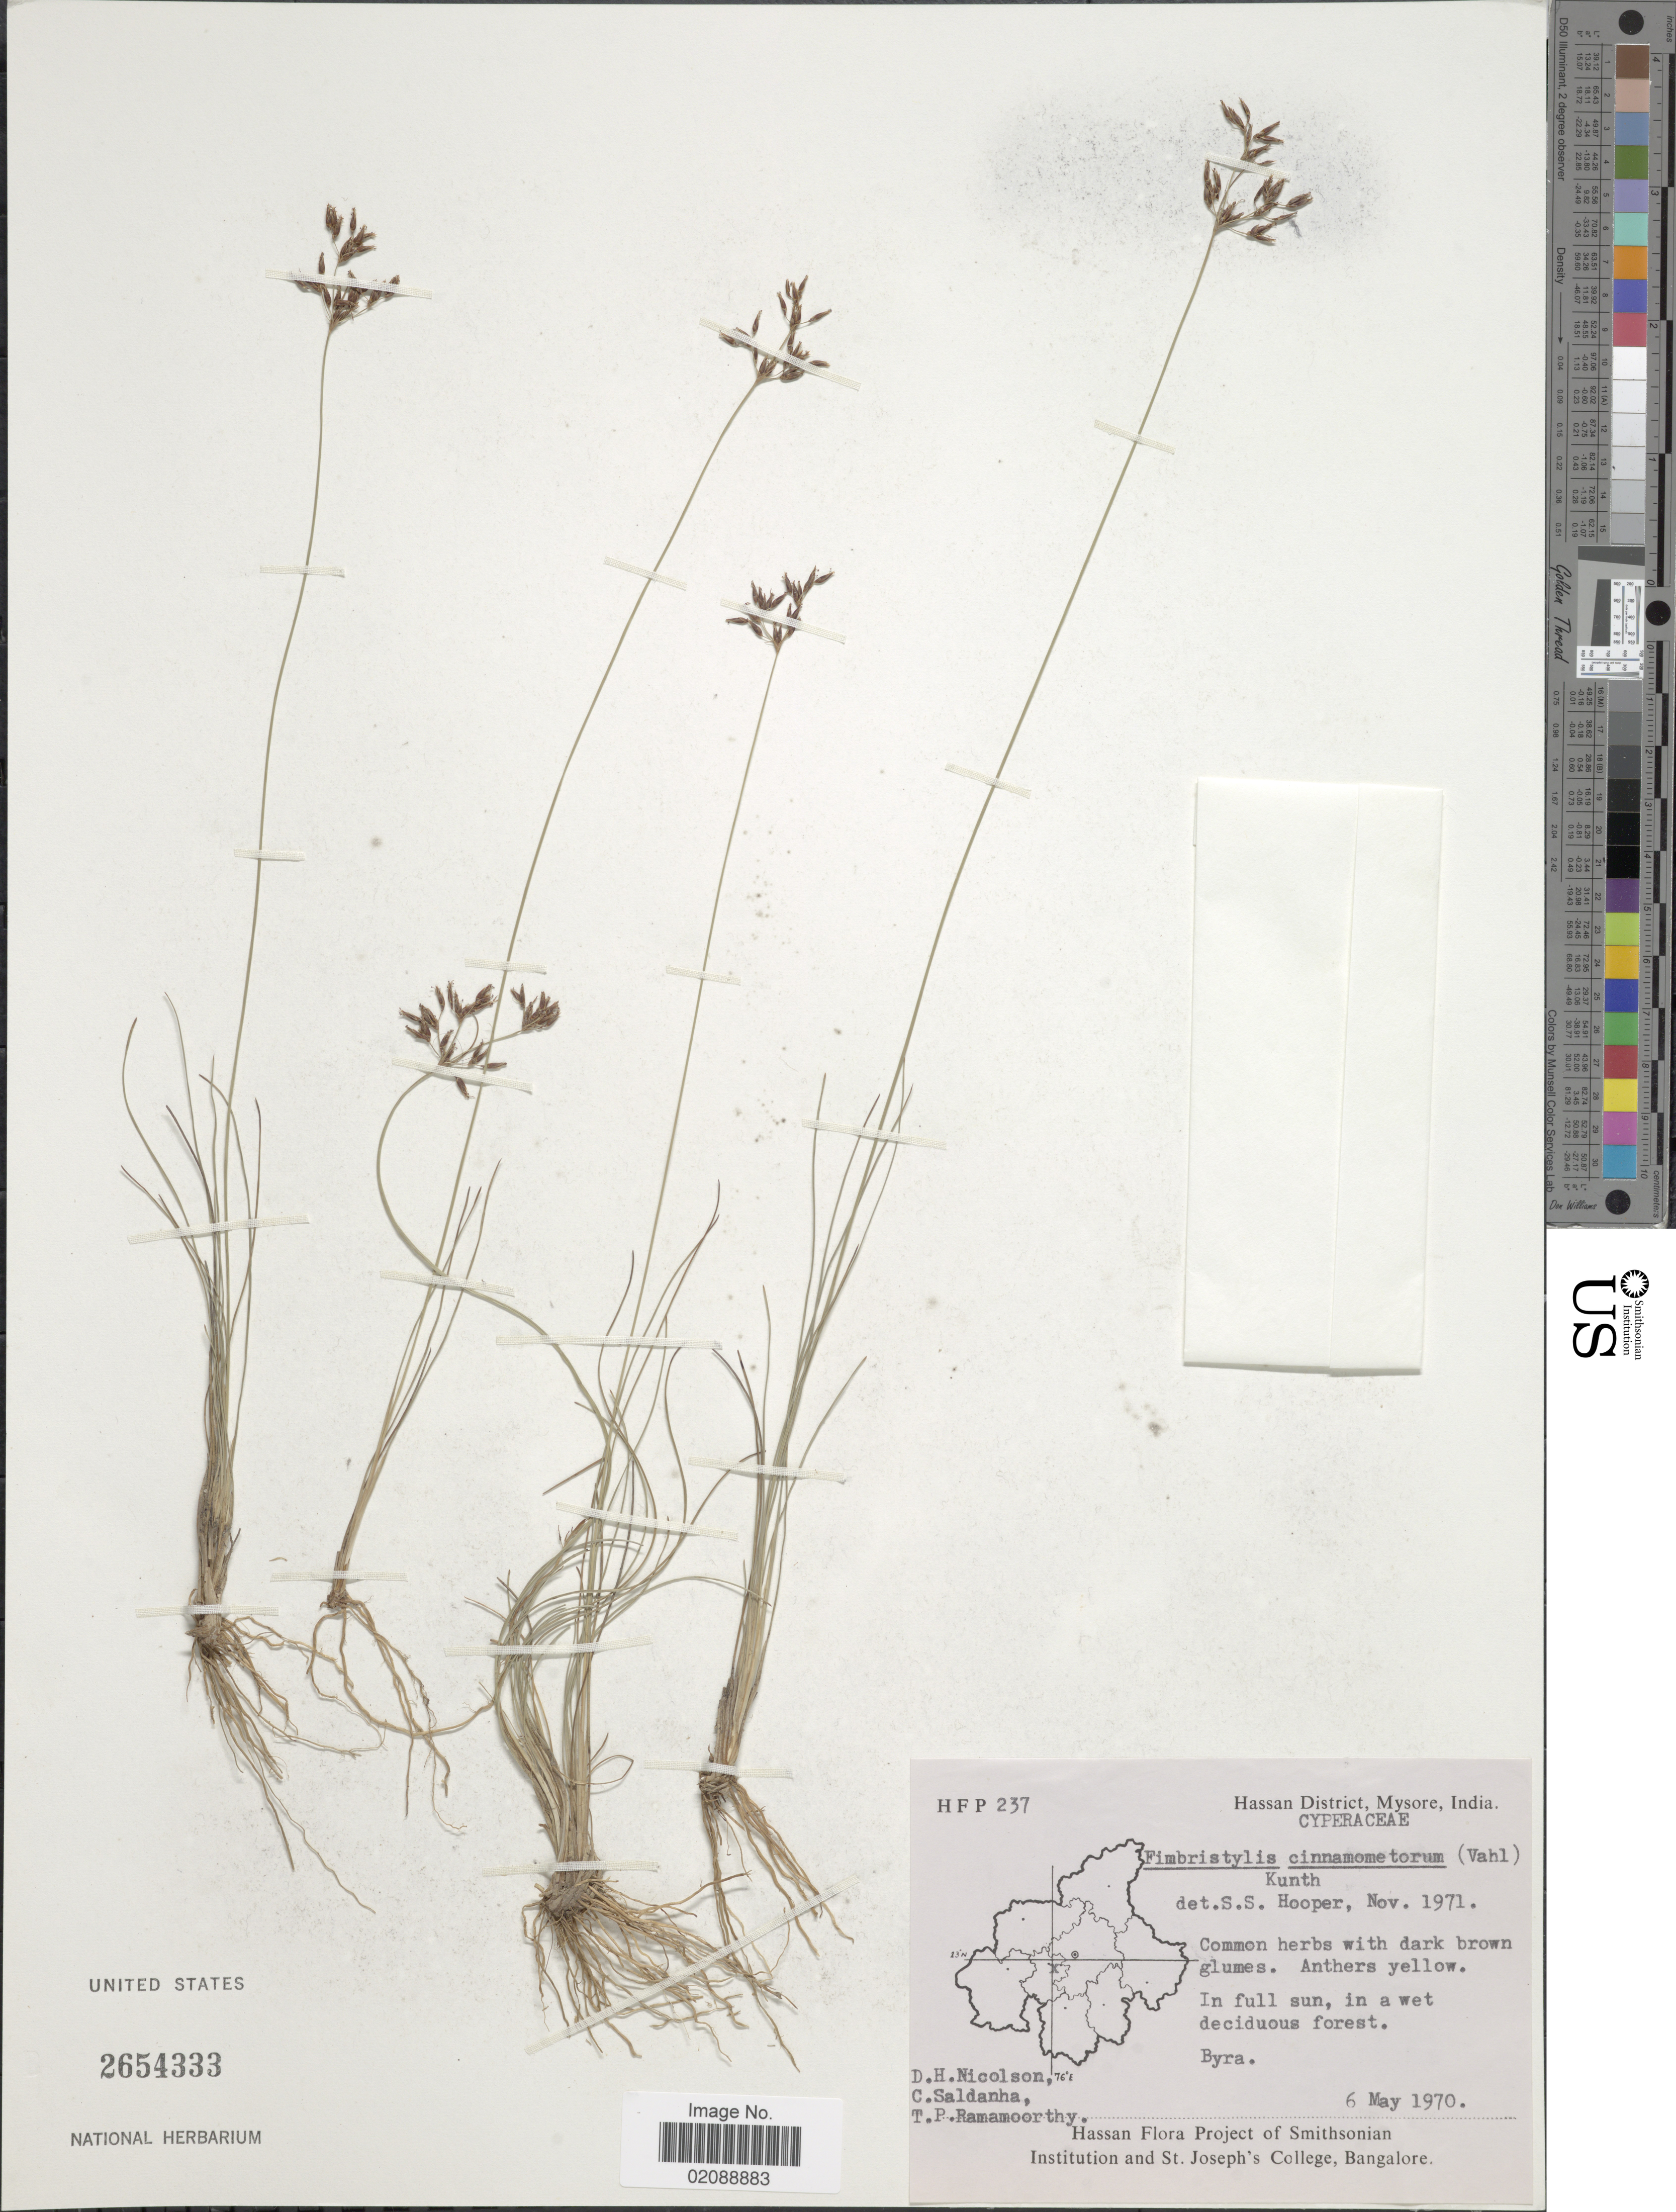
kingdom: Plantae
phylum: Tracheophyta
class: Liliopsida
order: Poales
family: Cyperaceae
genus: Fimbristylis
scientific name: Fimbristylis cinnamometorum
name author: (Vahl) Kunth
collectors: D. H. Nicolson, C. Saldanha & T. P. Ramamoorthy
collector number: HFP 237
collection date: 1970-05-06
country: India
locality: Hassan District, Mysore, Byra.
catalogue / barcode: US 2654333